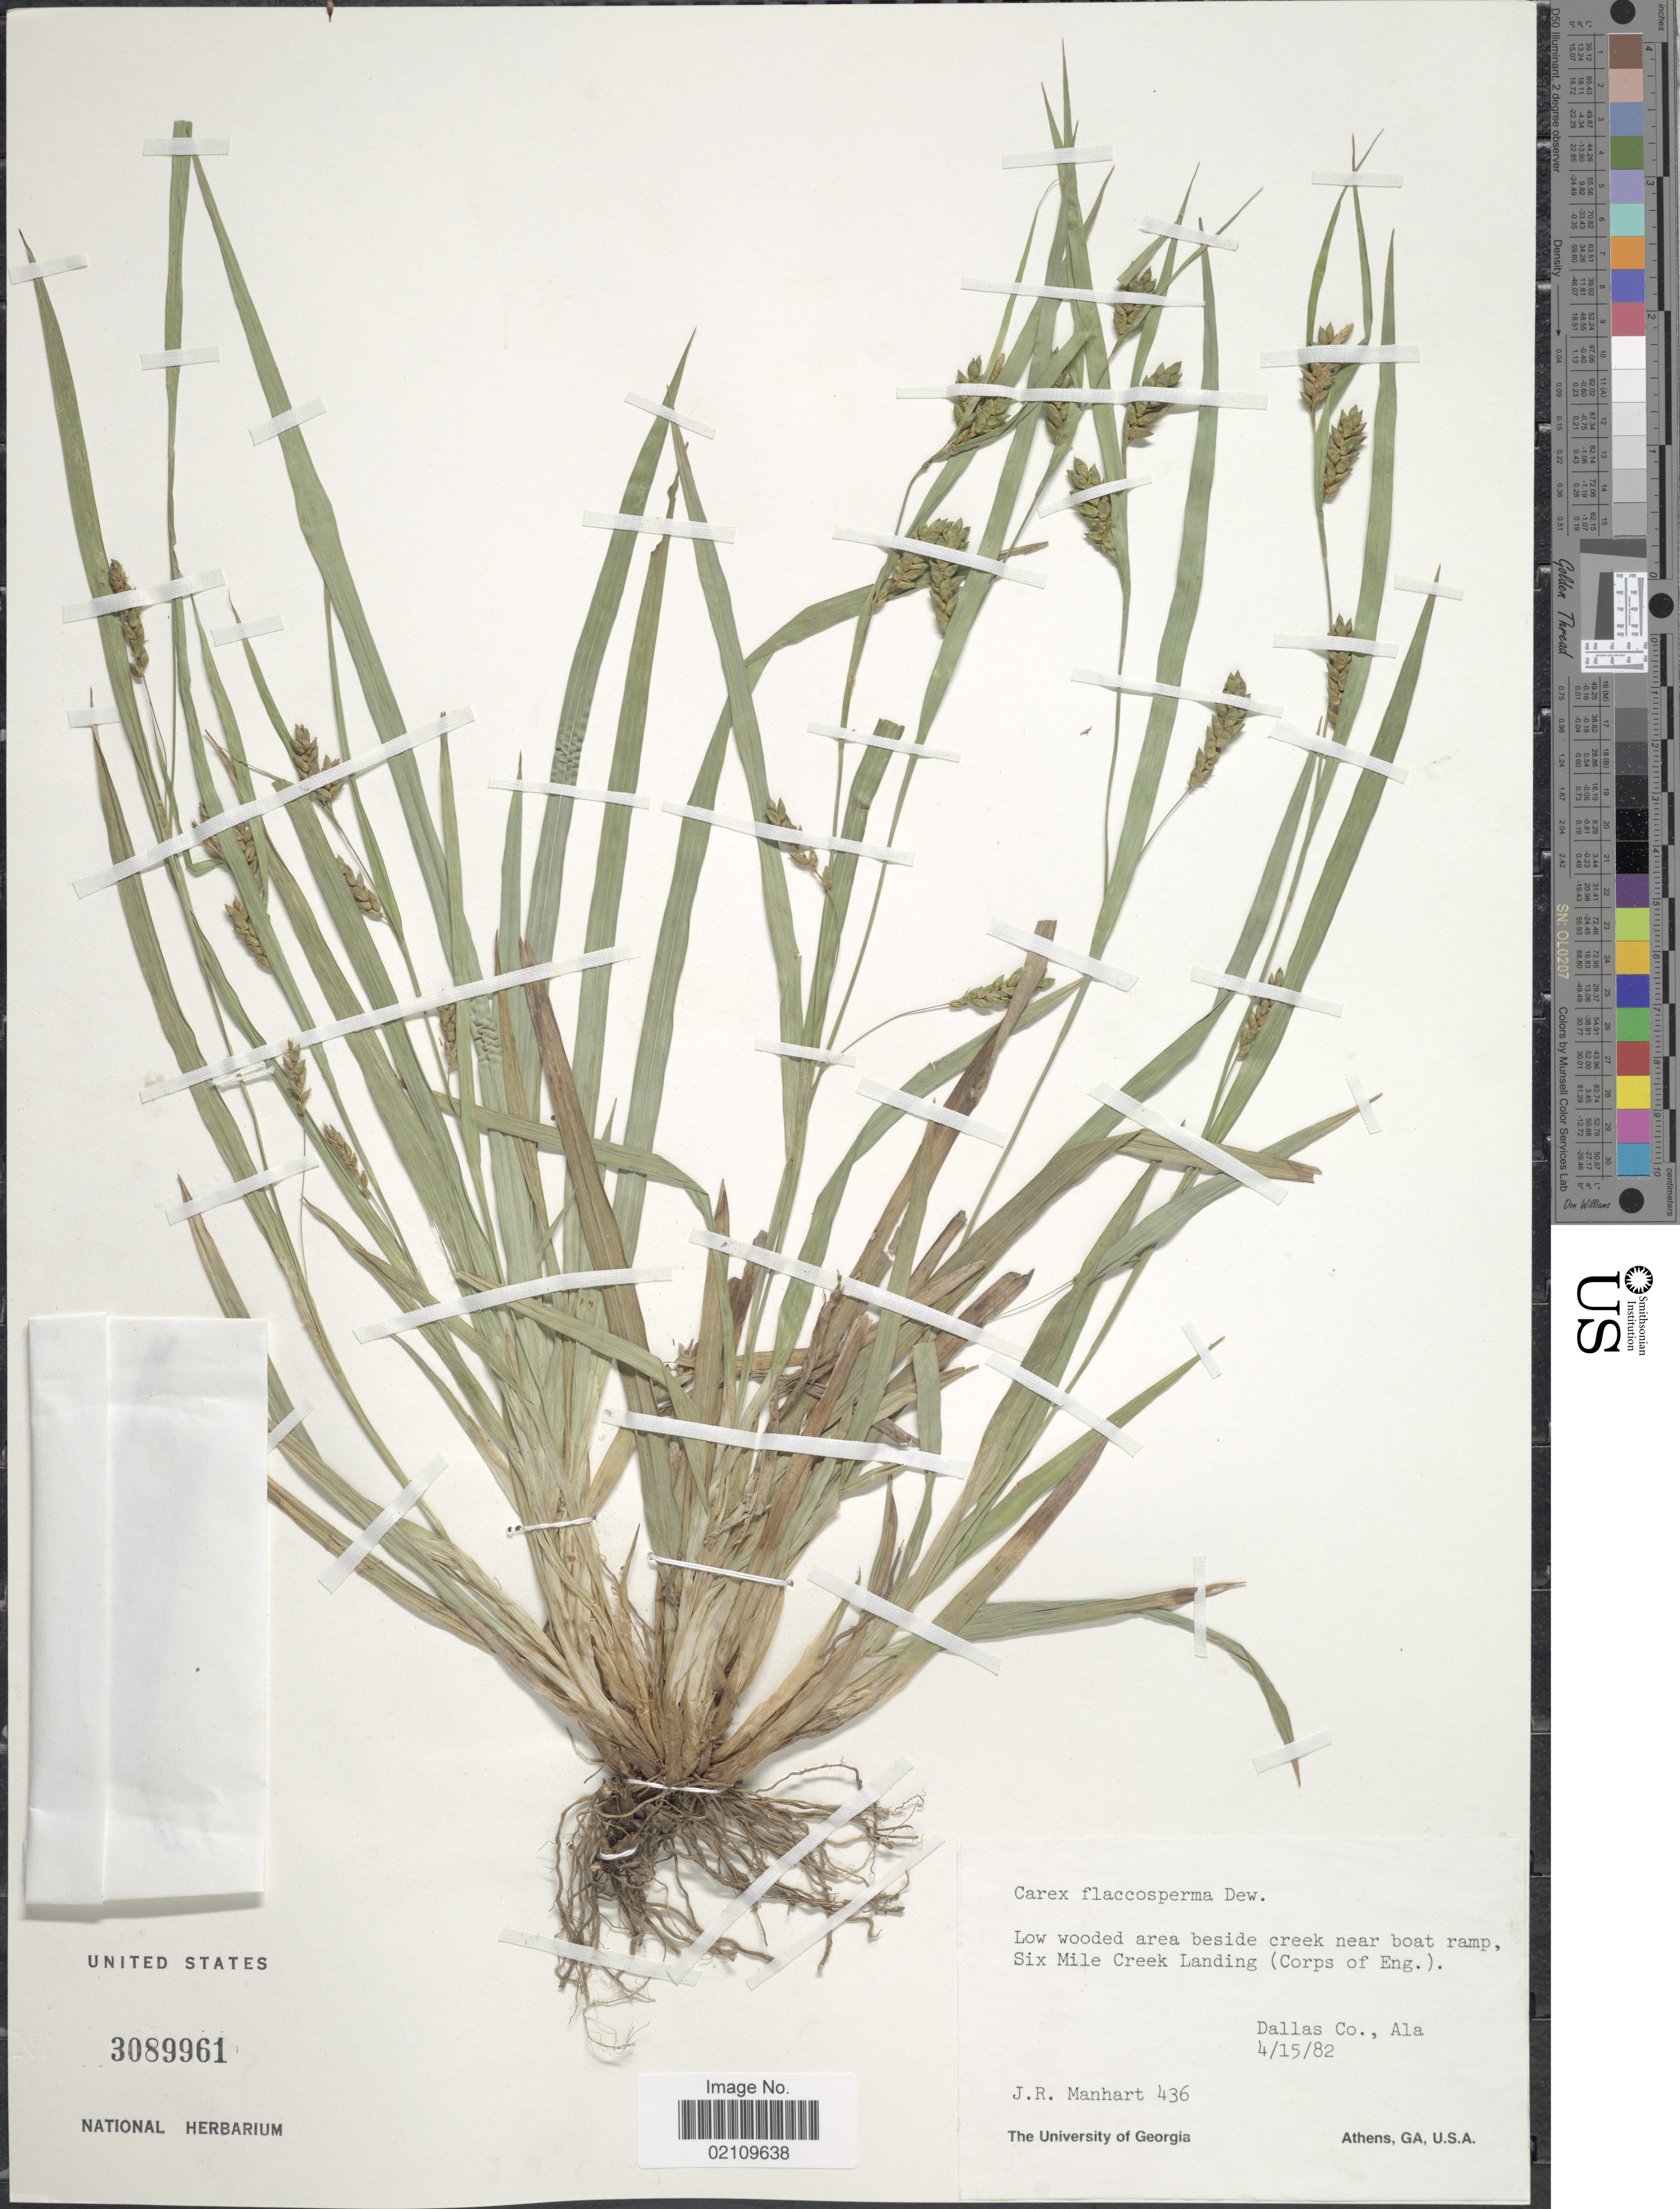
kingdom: Plantae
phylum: Tracheophyta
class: Liliopsida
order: Poales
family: Cyperaceae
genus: Carex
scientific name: Carex flaccosperma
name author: Dewey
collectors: J. Manhart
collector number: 436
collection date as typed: Transcribed d/m/y: 15/4/82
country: United States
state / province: Alabama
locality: Six Mile Creek Landing (Corps of Eng.). Dallas Co.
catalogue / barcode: US 3089961